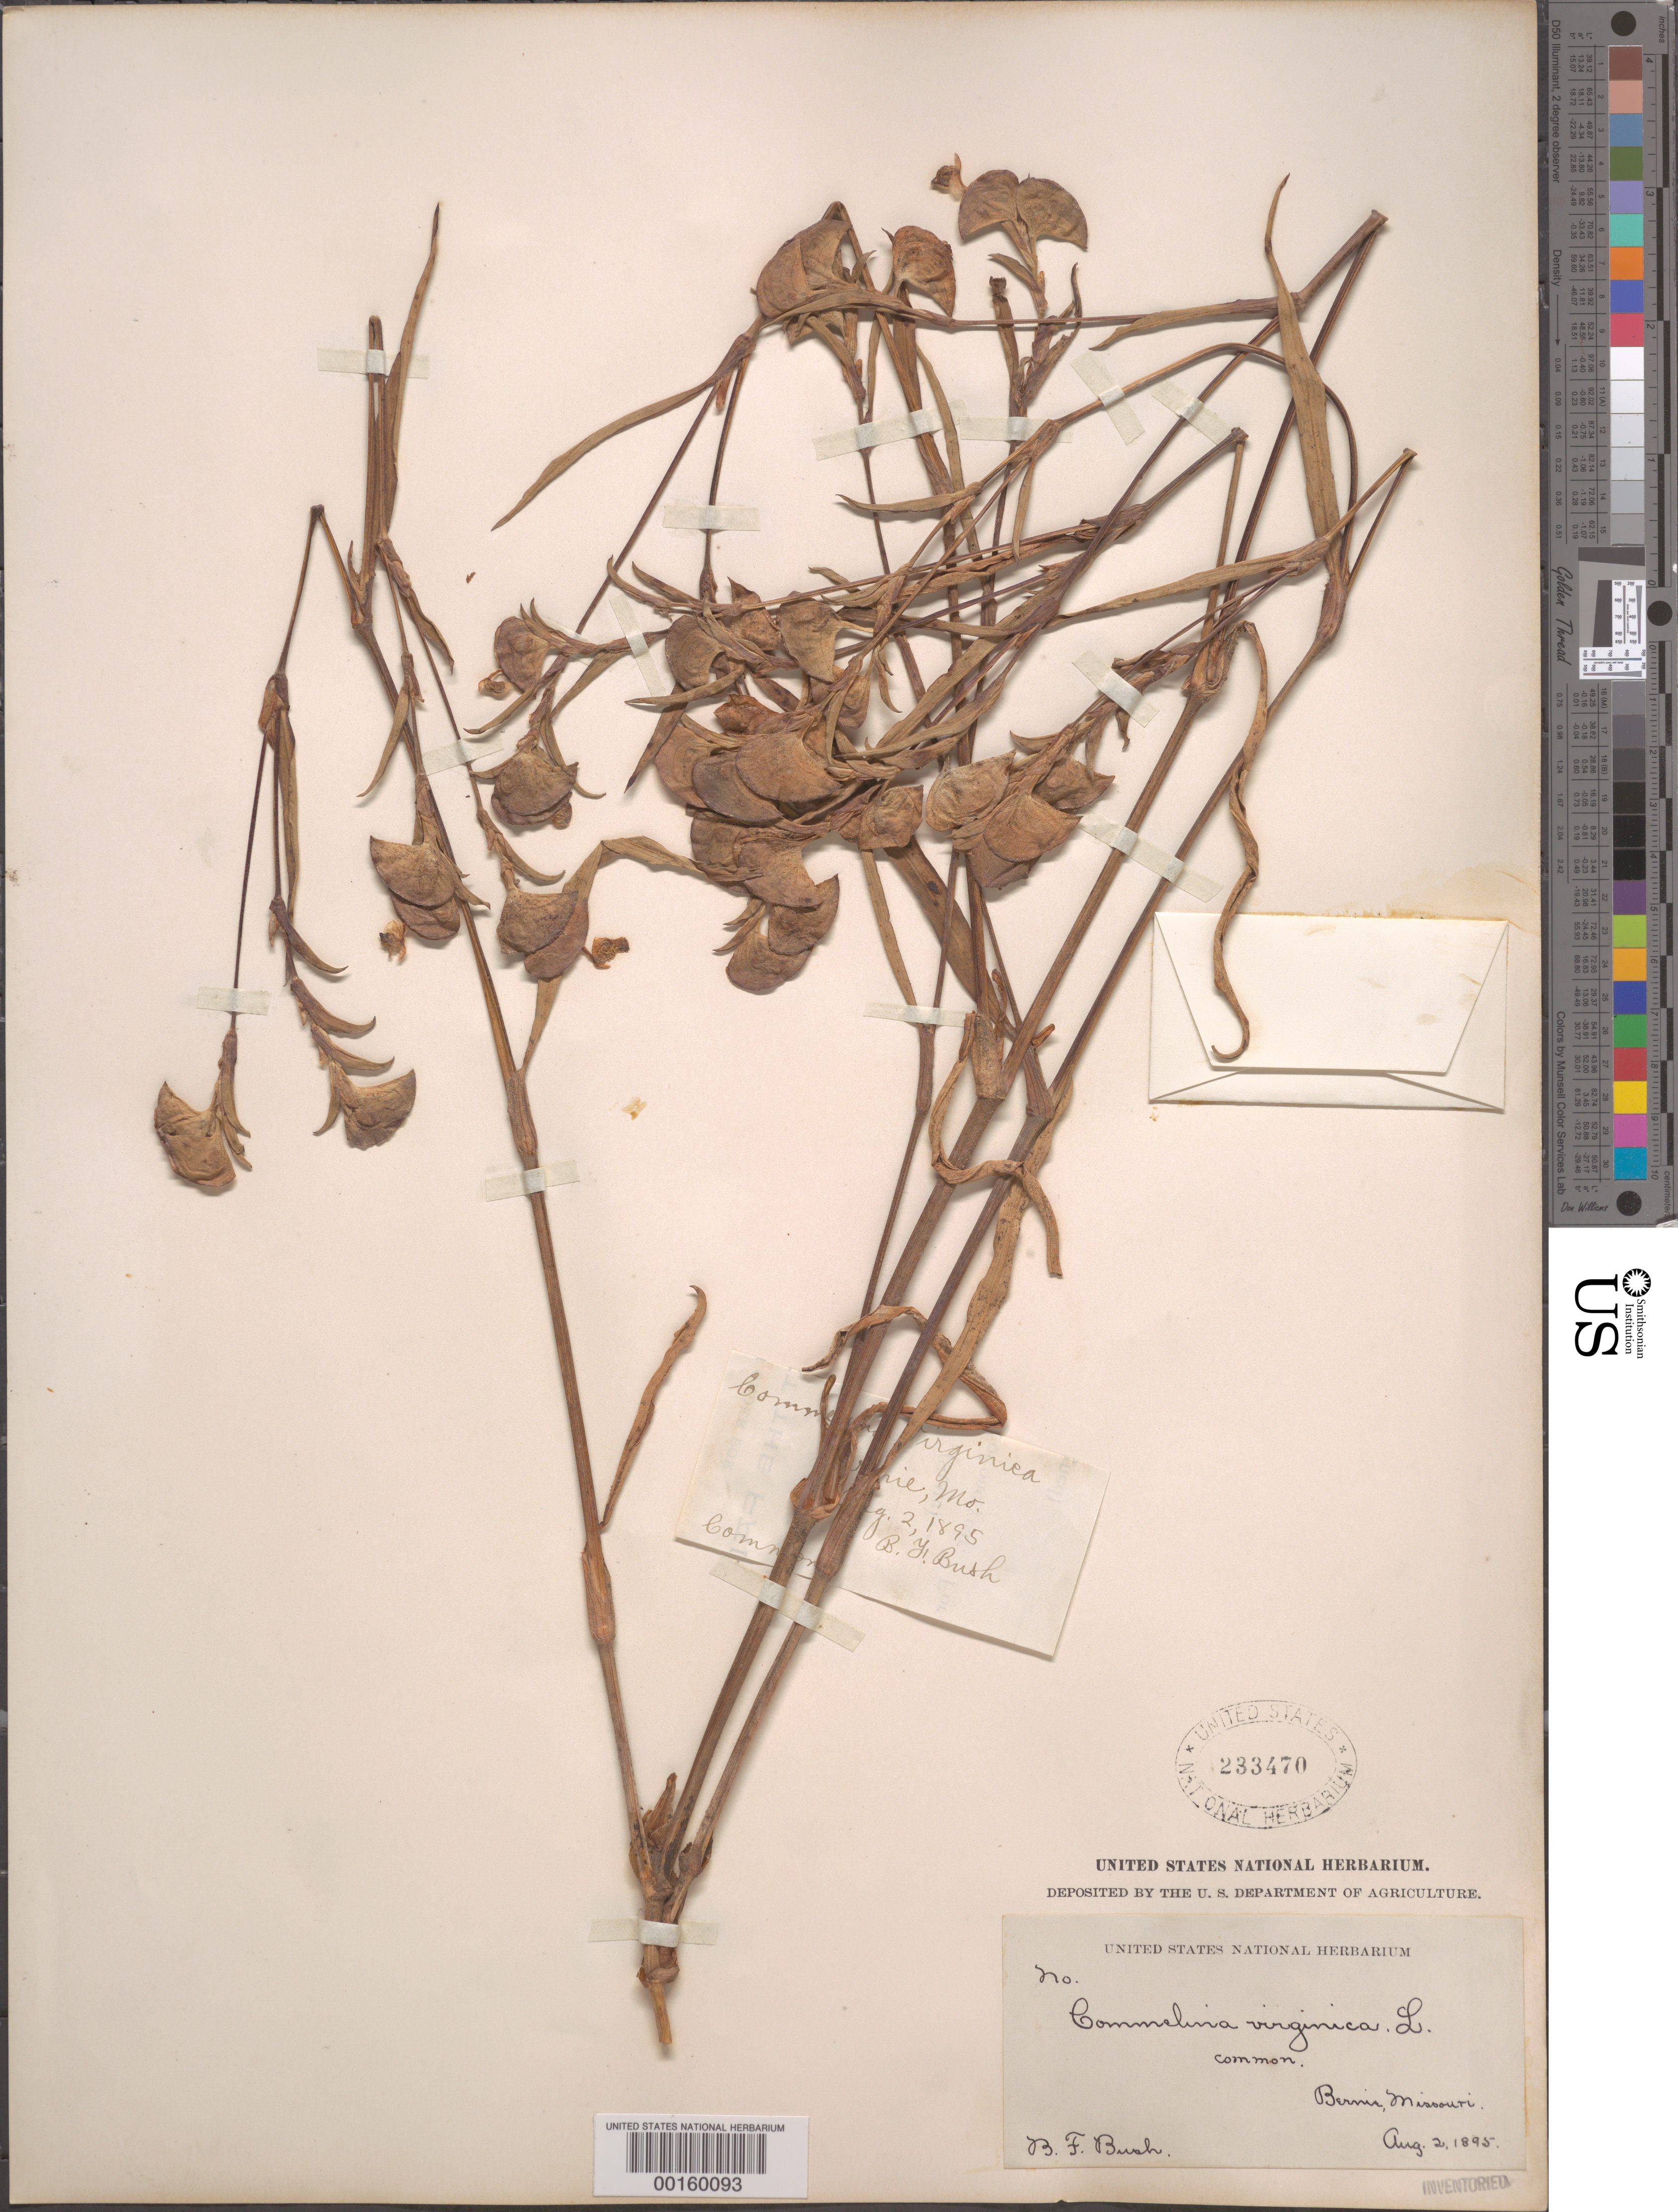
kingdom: Plantae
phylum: Tracheophyta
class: Liliopsida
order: Commelinales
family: Commelinaceae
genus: Commelina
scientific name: Commelina erecta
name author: L.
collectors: B. F. Bush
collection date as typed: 02 Aug 1895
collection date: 1895-08-02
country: United States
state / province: Kansas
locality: Bernie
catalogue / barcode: US 233470